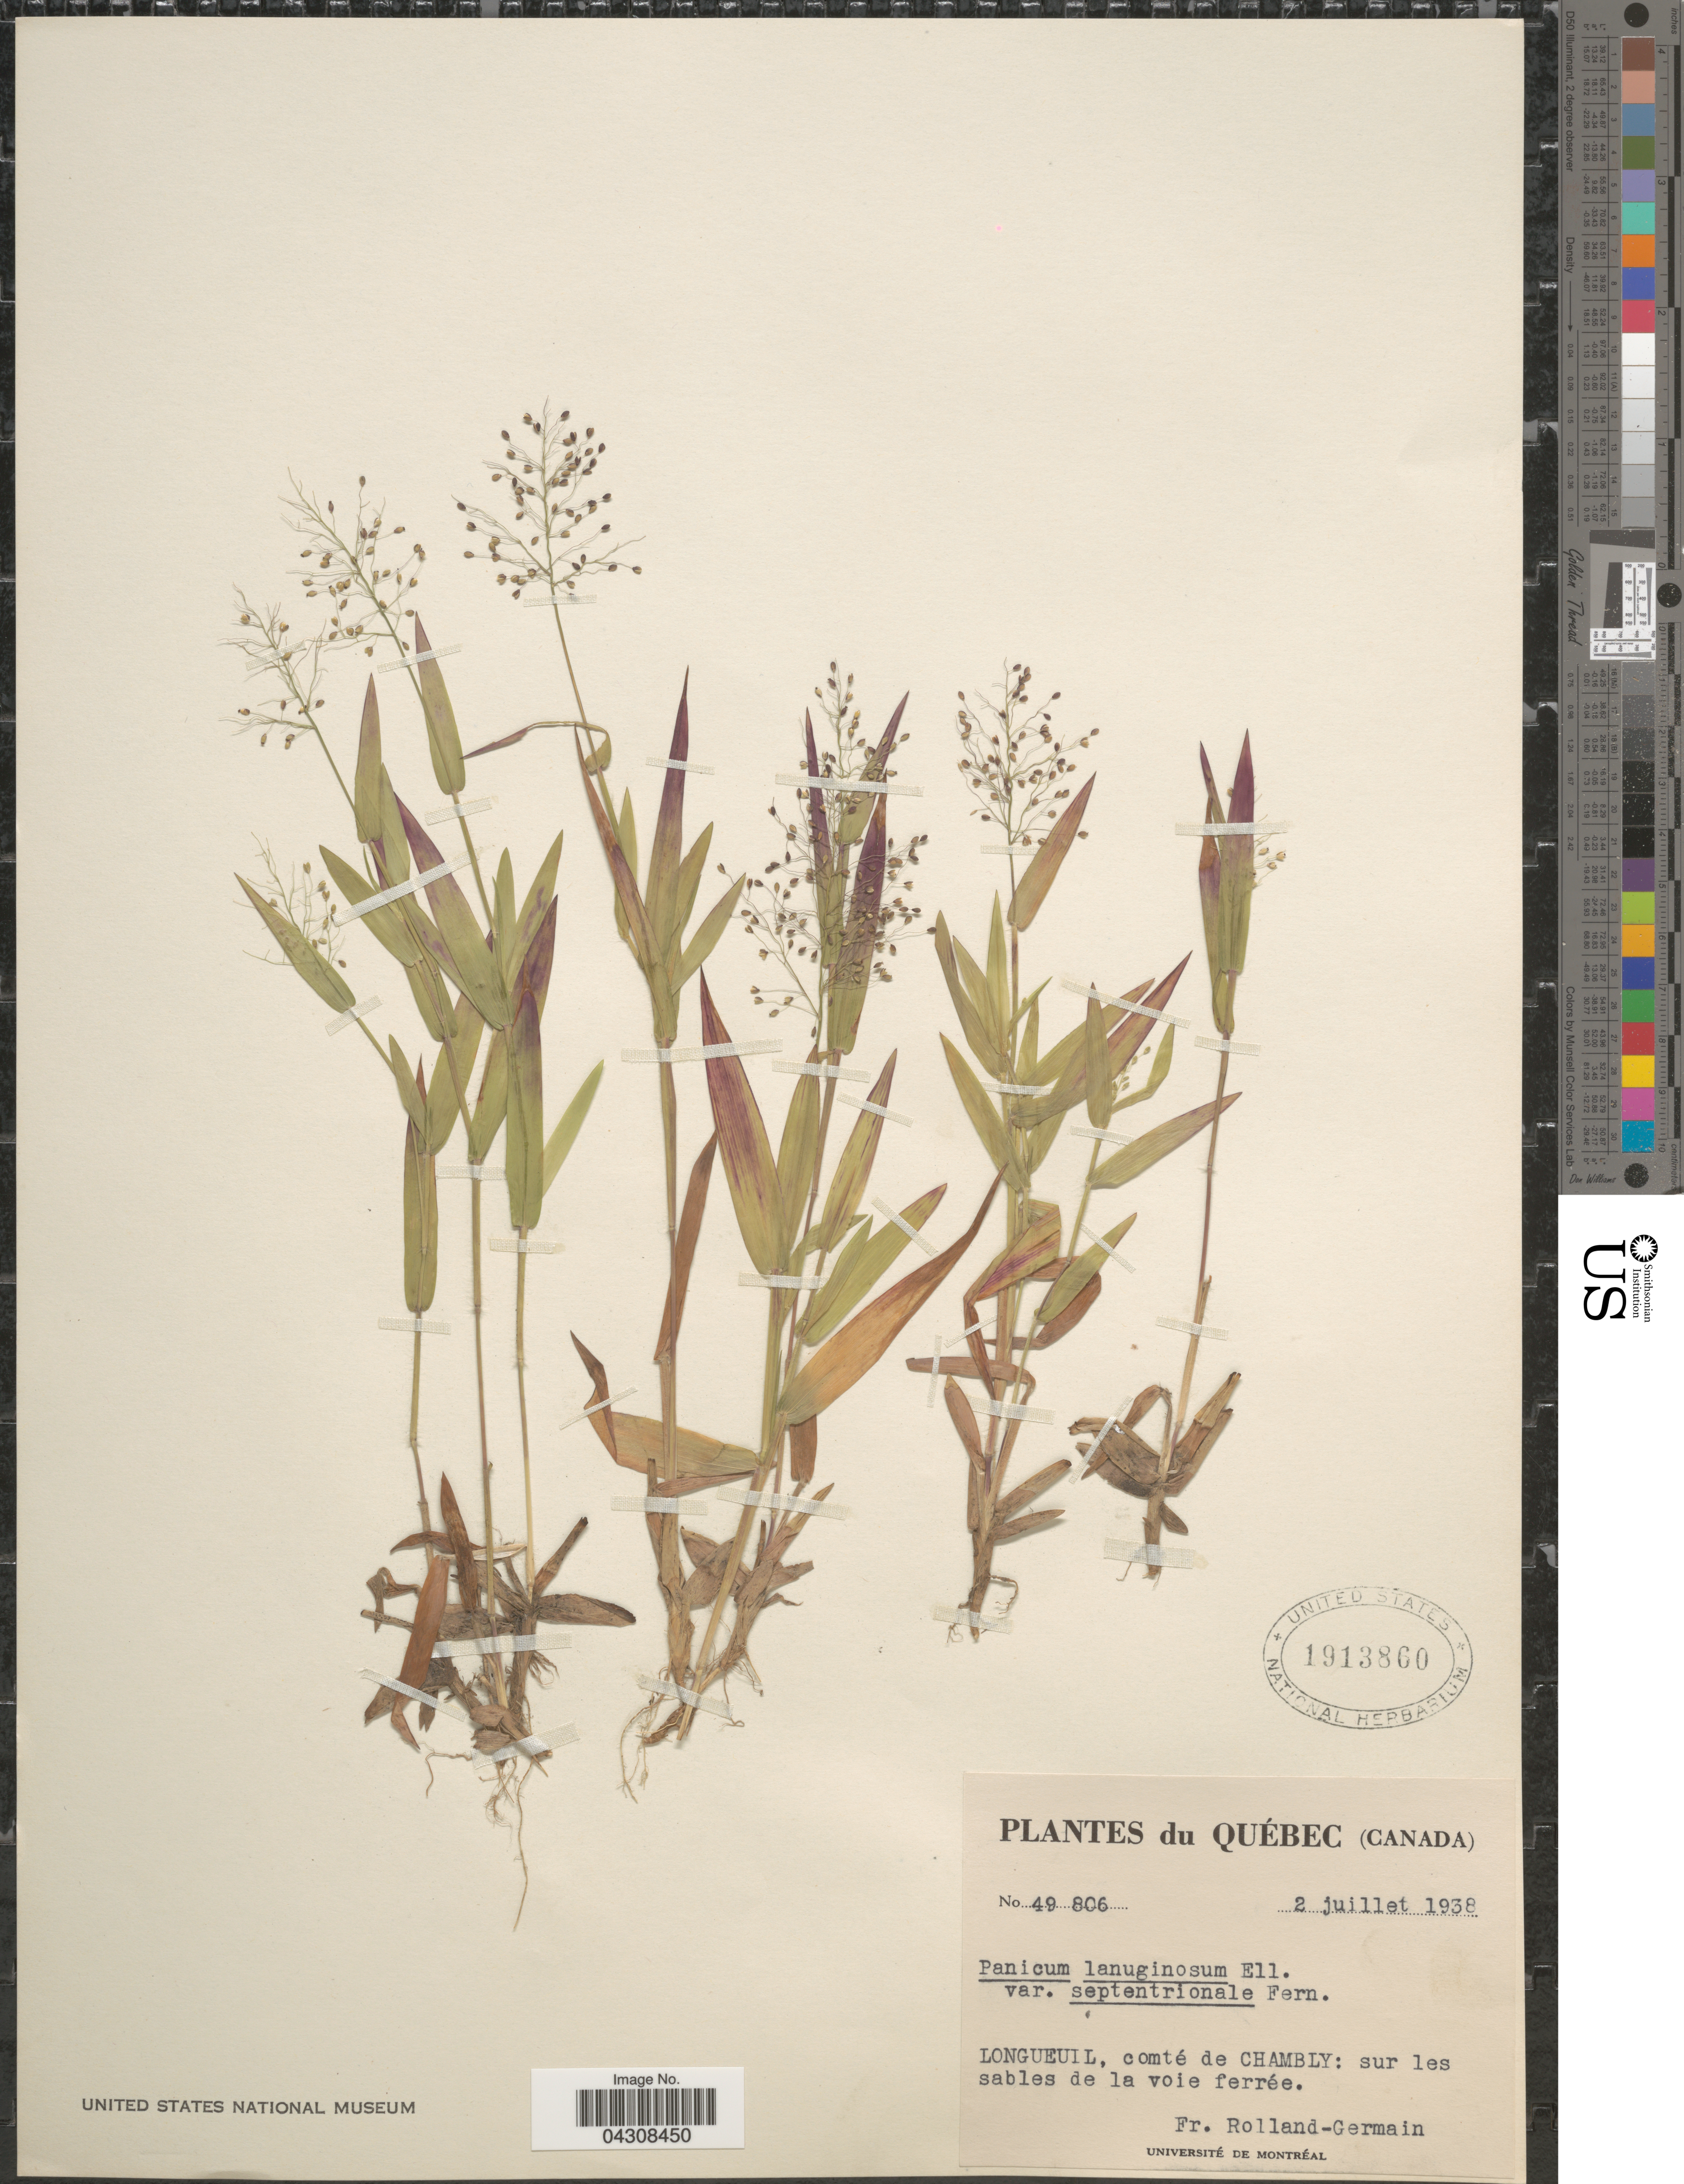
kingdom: Plantae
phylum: Tracheophyta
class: Liliopsida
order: Poales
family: Poaceae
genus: Dichanthelium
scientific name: Dichanthelium acuminatum var. acuminatum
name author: (Sw.) Gould & C.A. Clark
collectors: Rolland-Germain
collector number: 49806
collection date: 1938-07-02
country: Canada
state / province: Quebec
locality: Longueuil, comté de Chambly: sur les sables de la voie ferrée.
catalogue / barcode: US 1913860